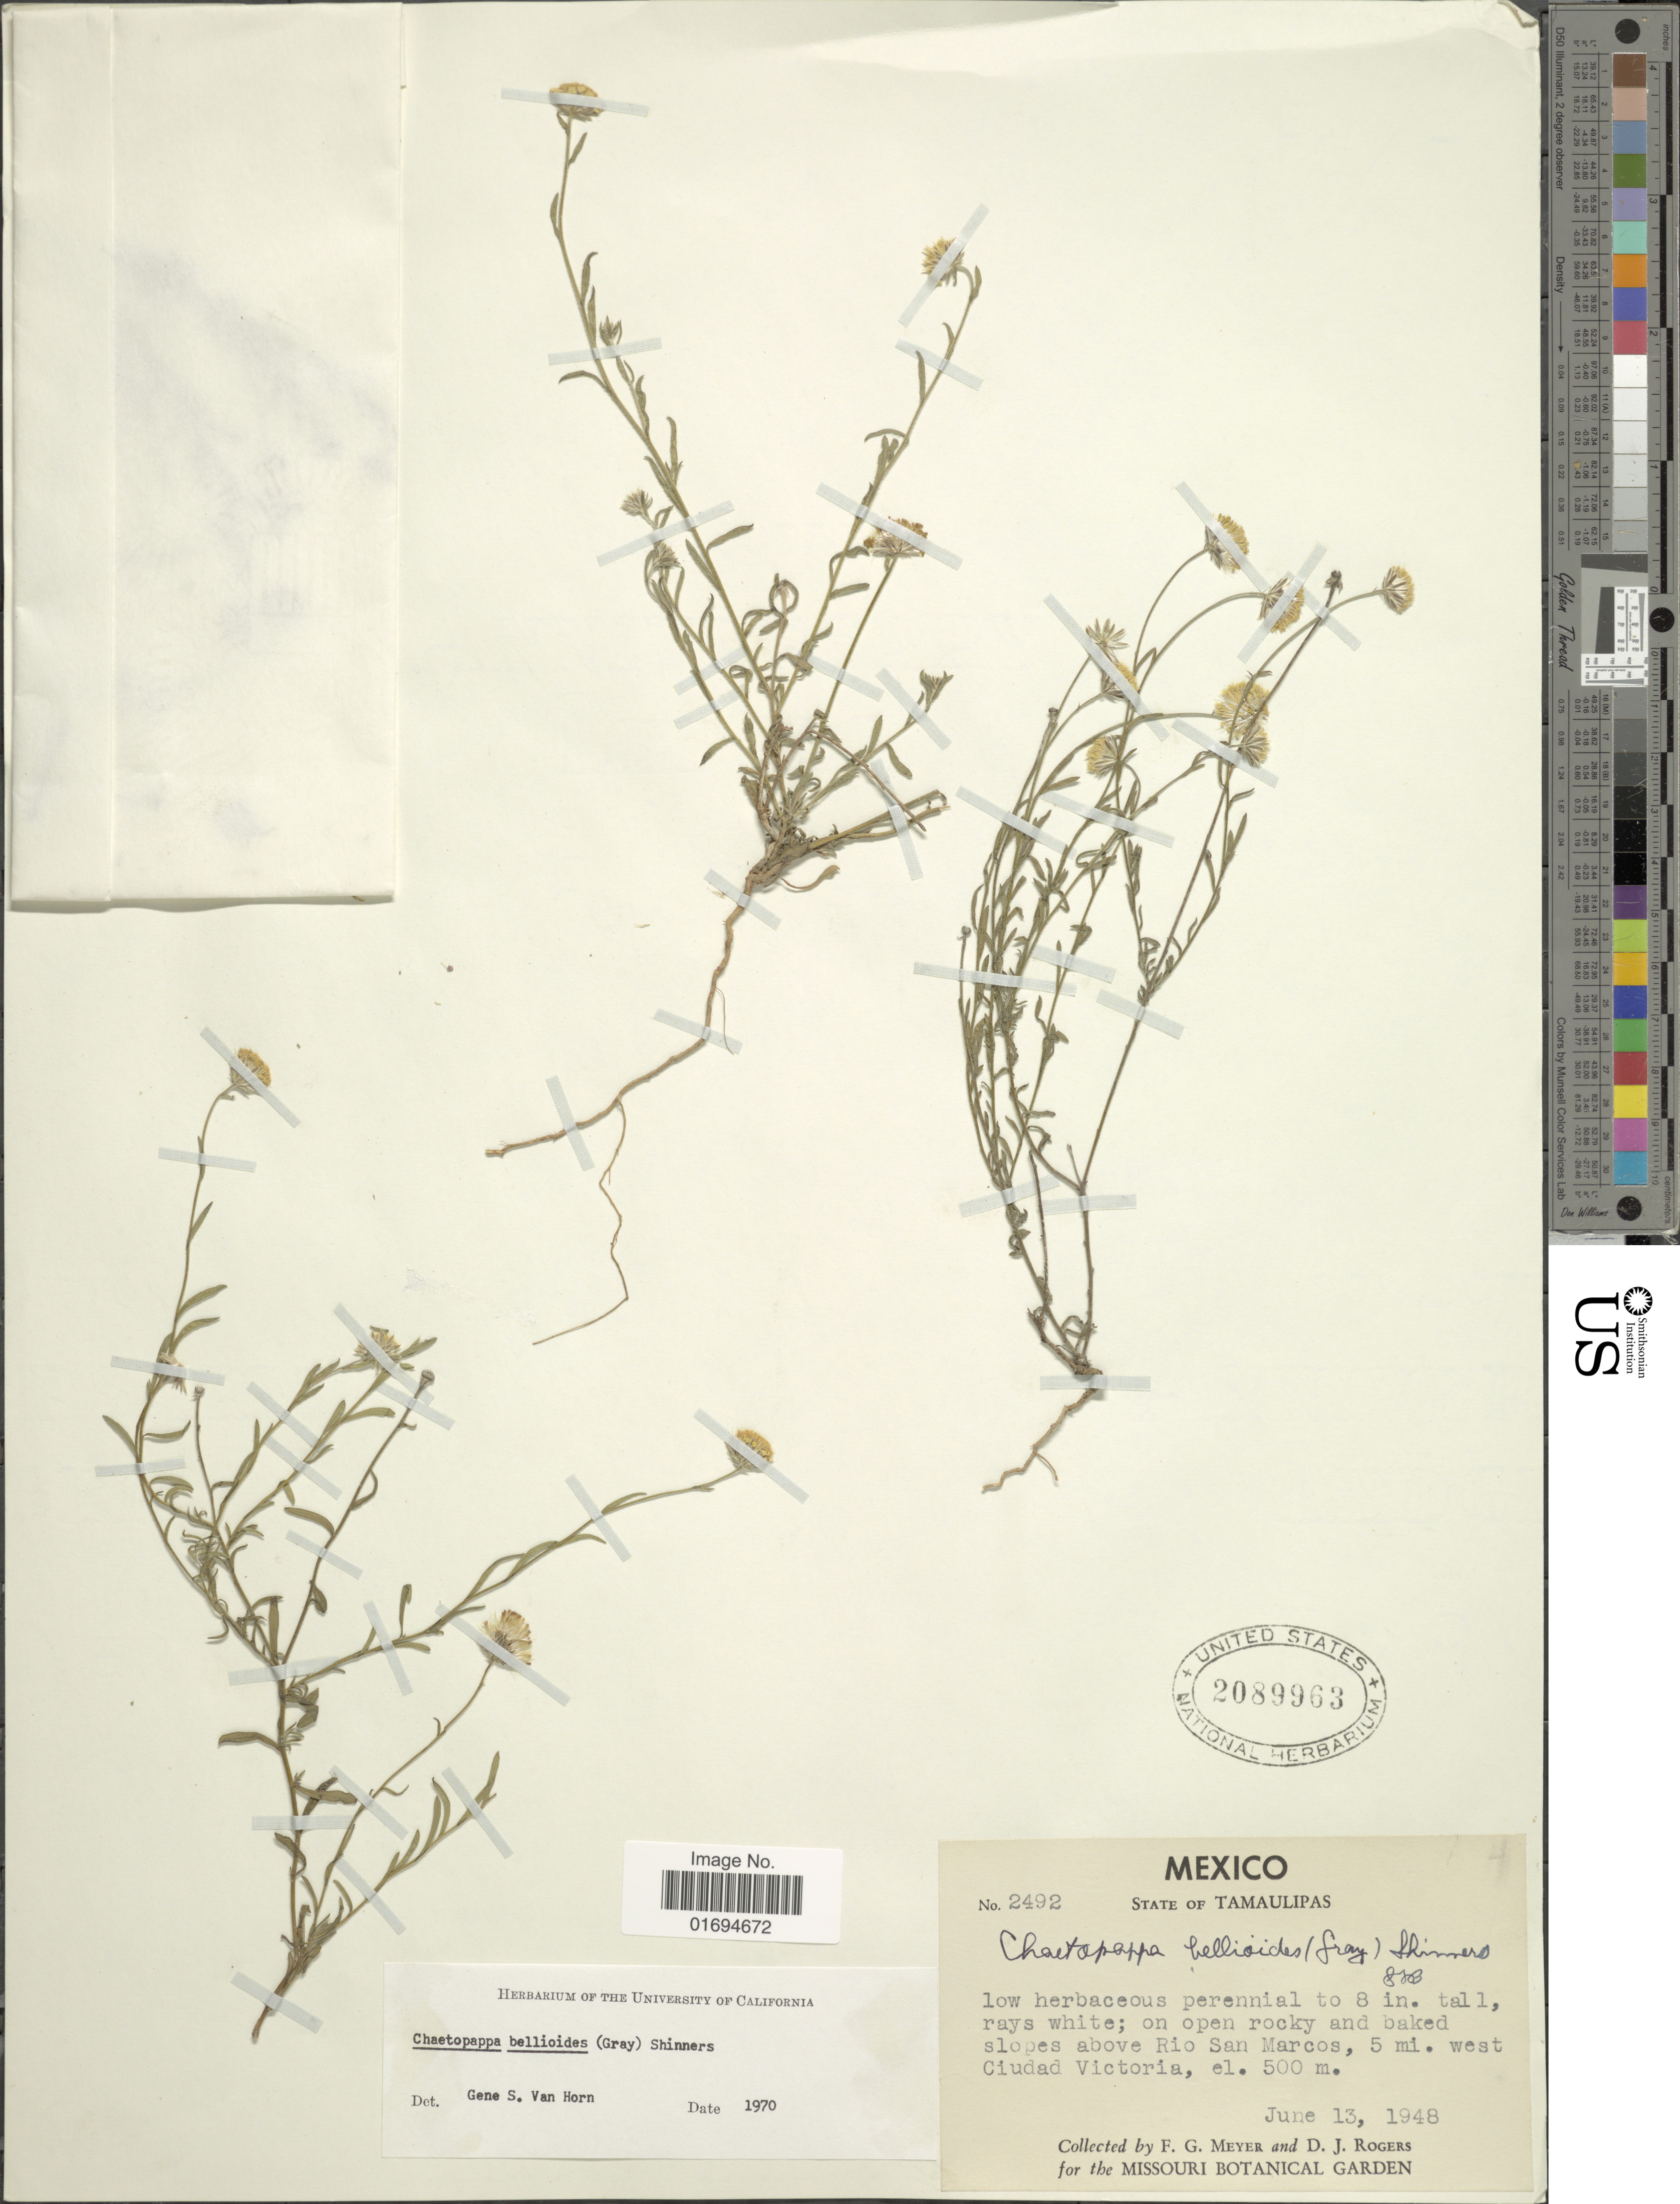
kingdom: Plantae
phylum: Tracheophyta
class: Magnoliopsida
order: Asterales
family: Asteraceae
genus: Chaetopappa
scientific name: Chaetopappa bellioides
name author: (A. Gray) Shinners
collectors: F. G. Meyer & D. J. Rogers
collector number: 2492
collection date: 1948-06-13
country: Mexico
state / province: Tamaulipas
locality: Slopes above Rio San Marcos, 5 mi. west Ciudad Victoria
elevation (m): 500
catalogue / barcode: US 2089963